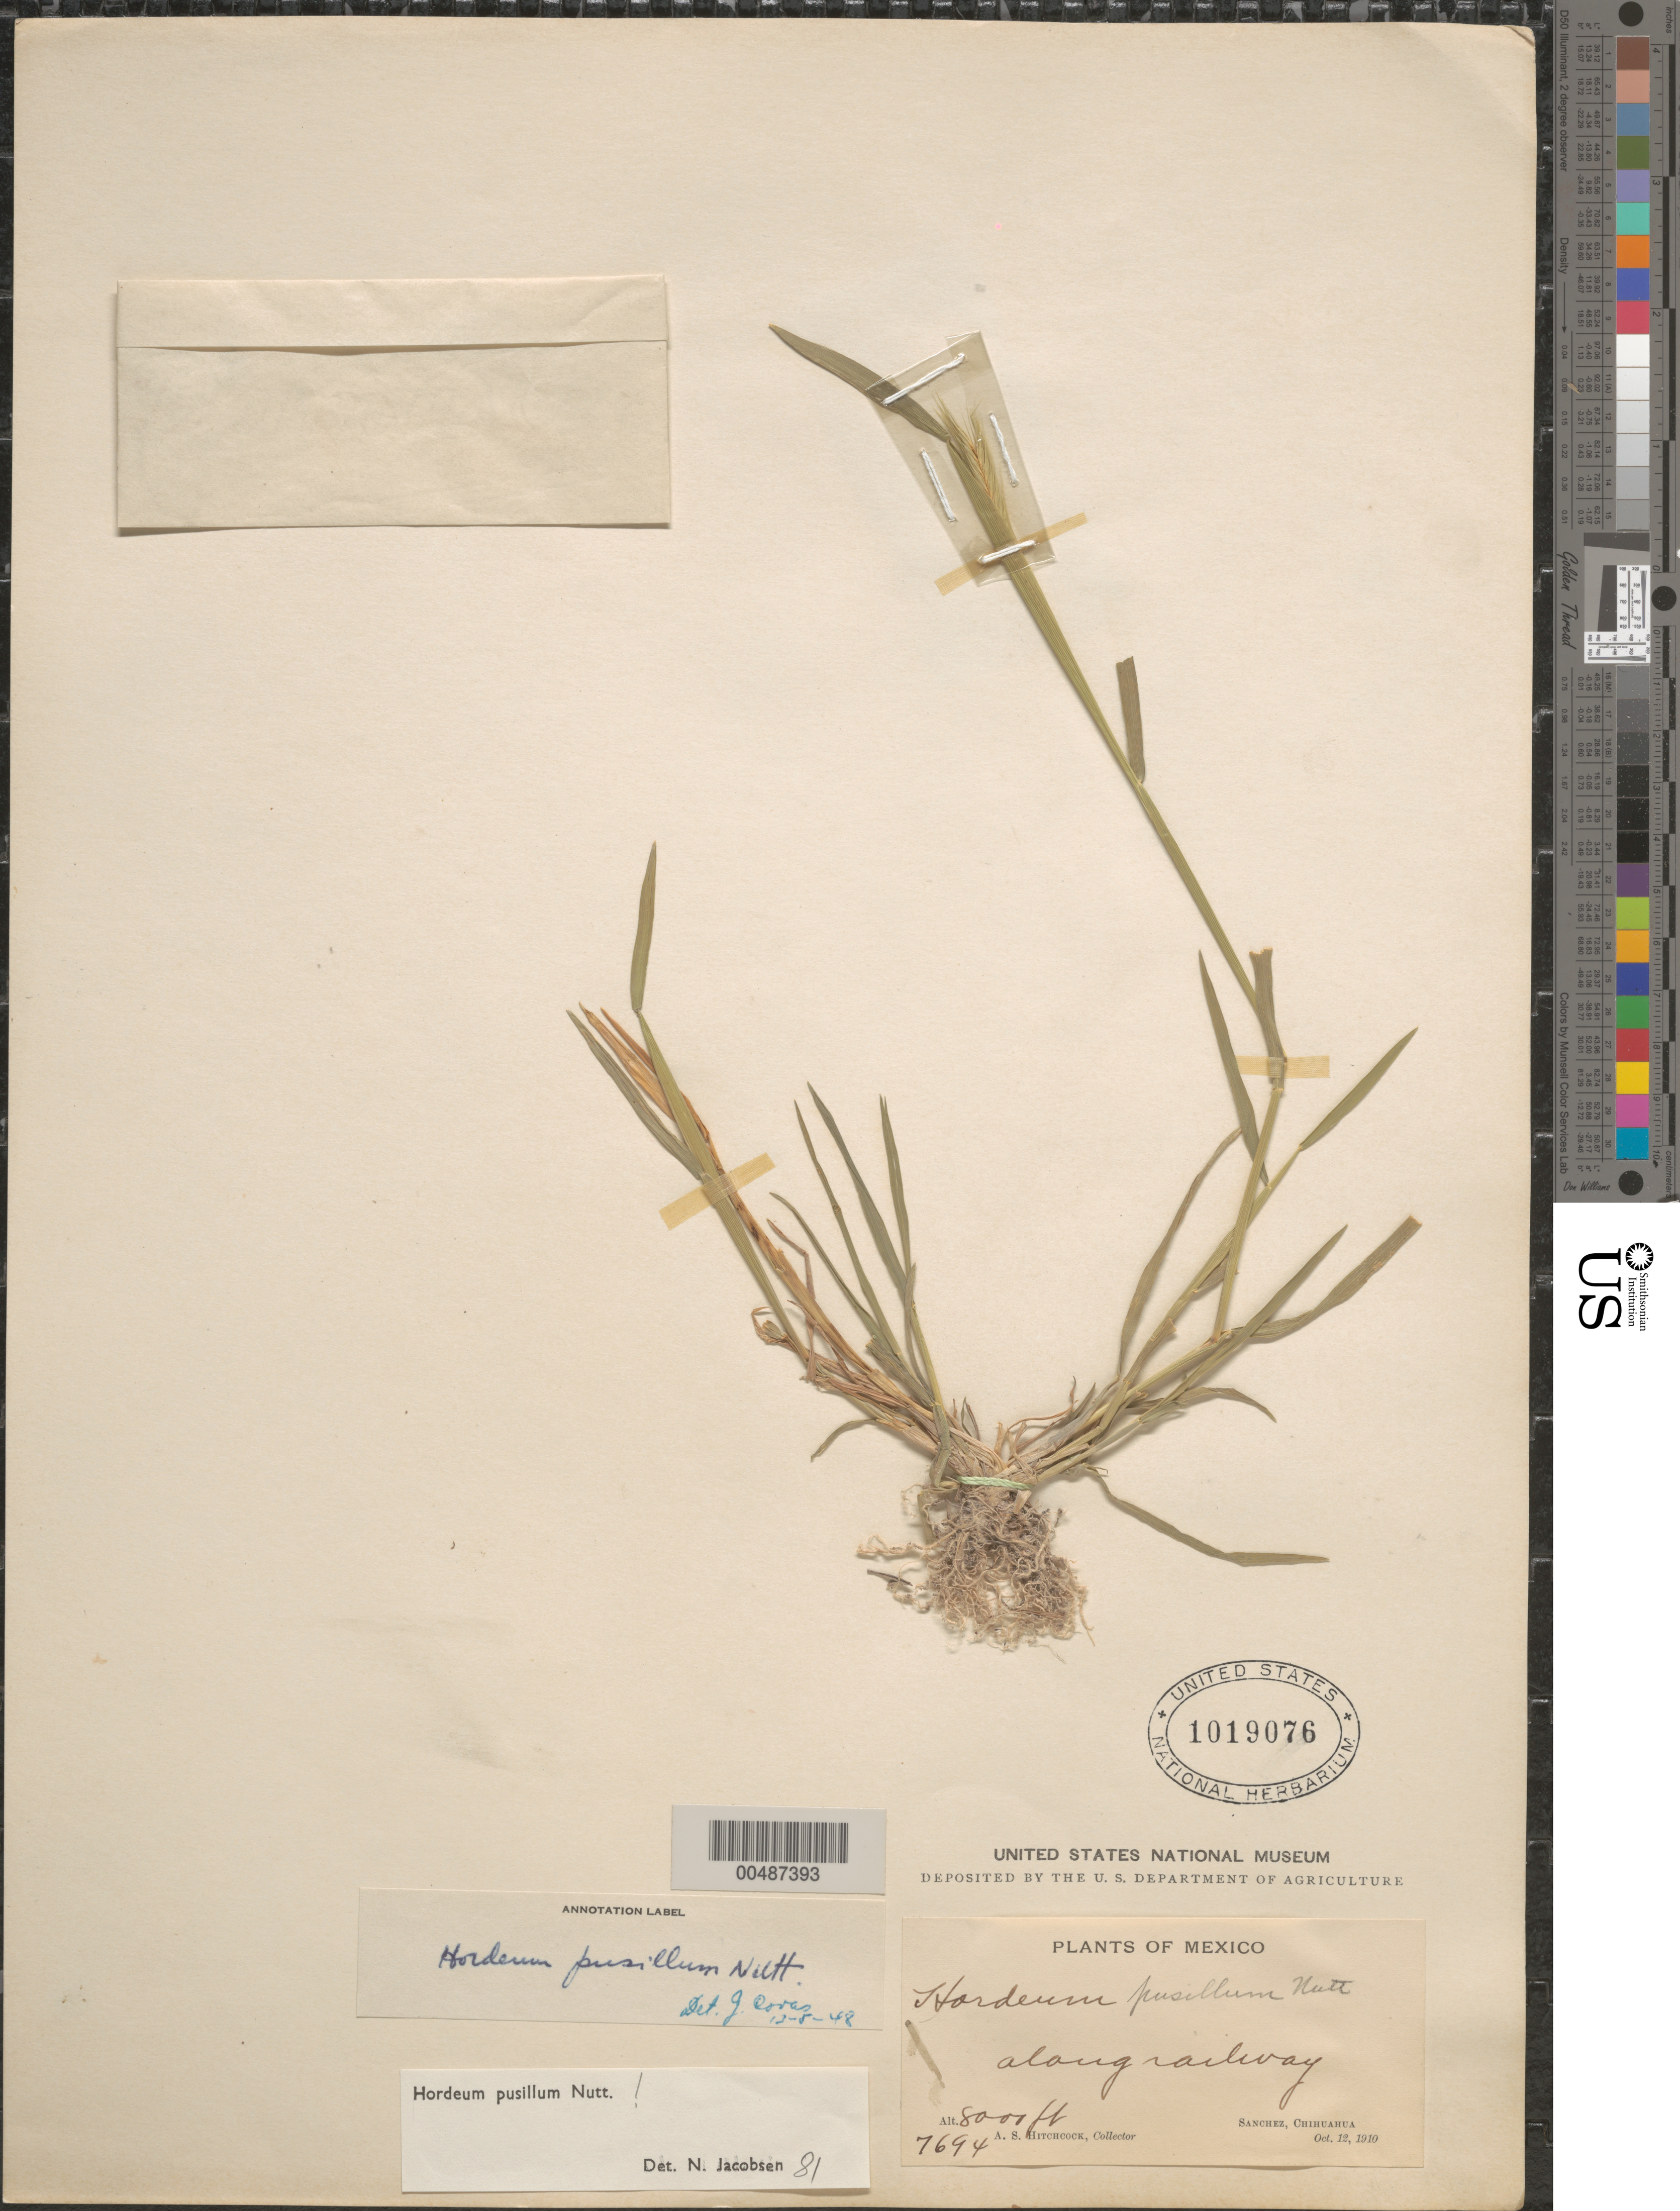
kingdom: Plantae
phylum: Tracheophyta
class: Liliopsida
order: Poales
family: Poaceae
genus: Hordeum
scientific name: Hordeum pusillum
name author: Nutt.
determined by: Jacobsen, N. H. G.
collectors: A. S. Hitchcock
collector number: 7694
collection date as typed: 12 Oct 1910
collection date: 1910-10-12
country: Mexico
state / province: Chihuahua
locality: Sanchez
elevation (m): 2438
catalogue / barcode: US 1019076